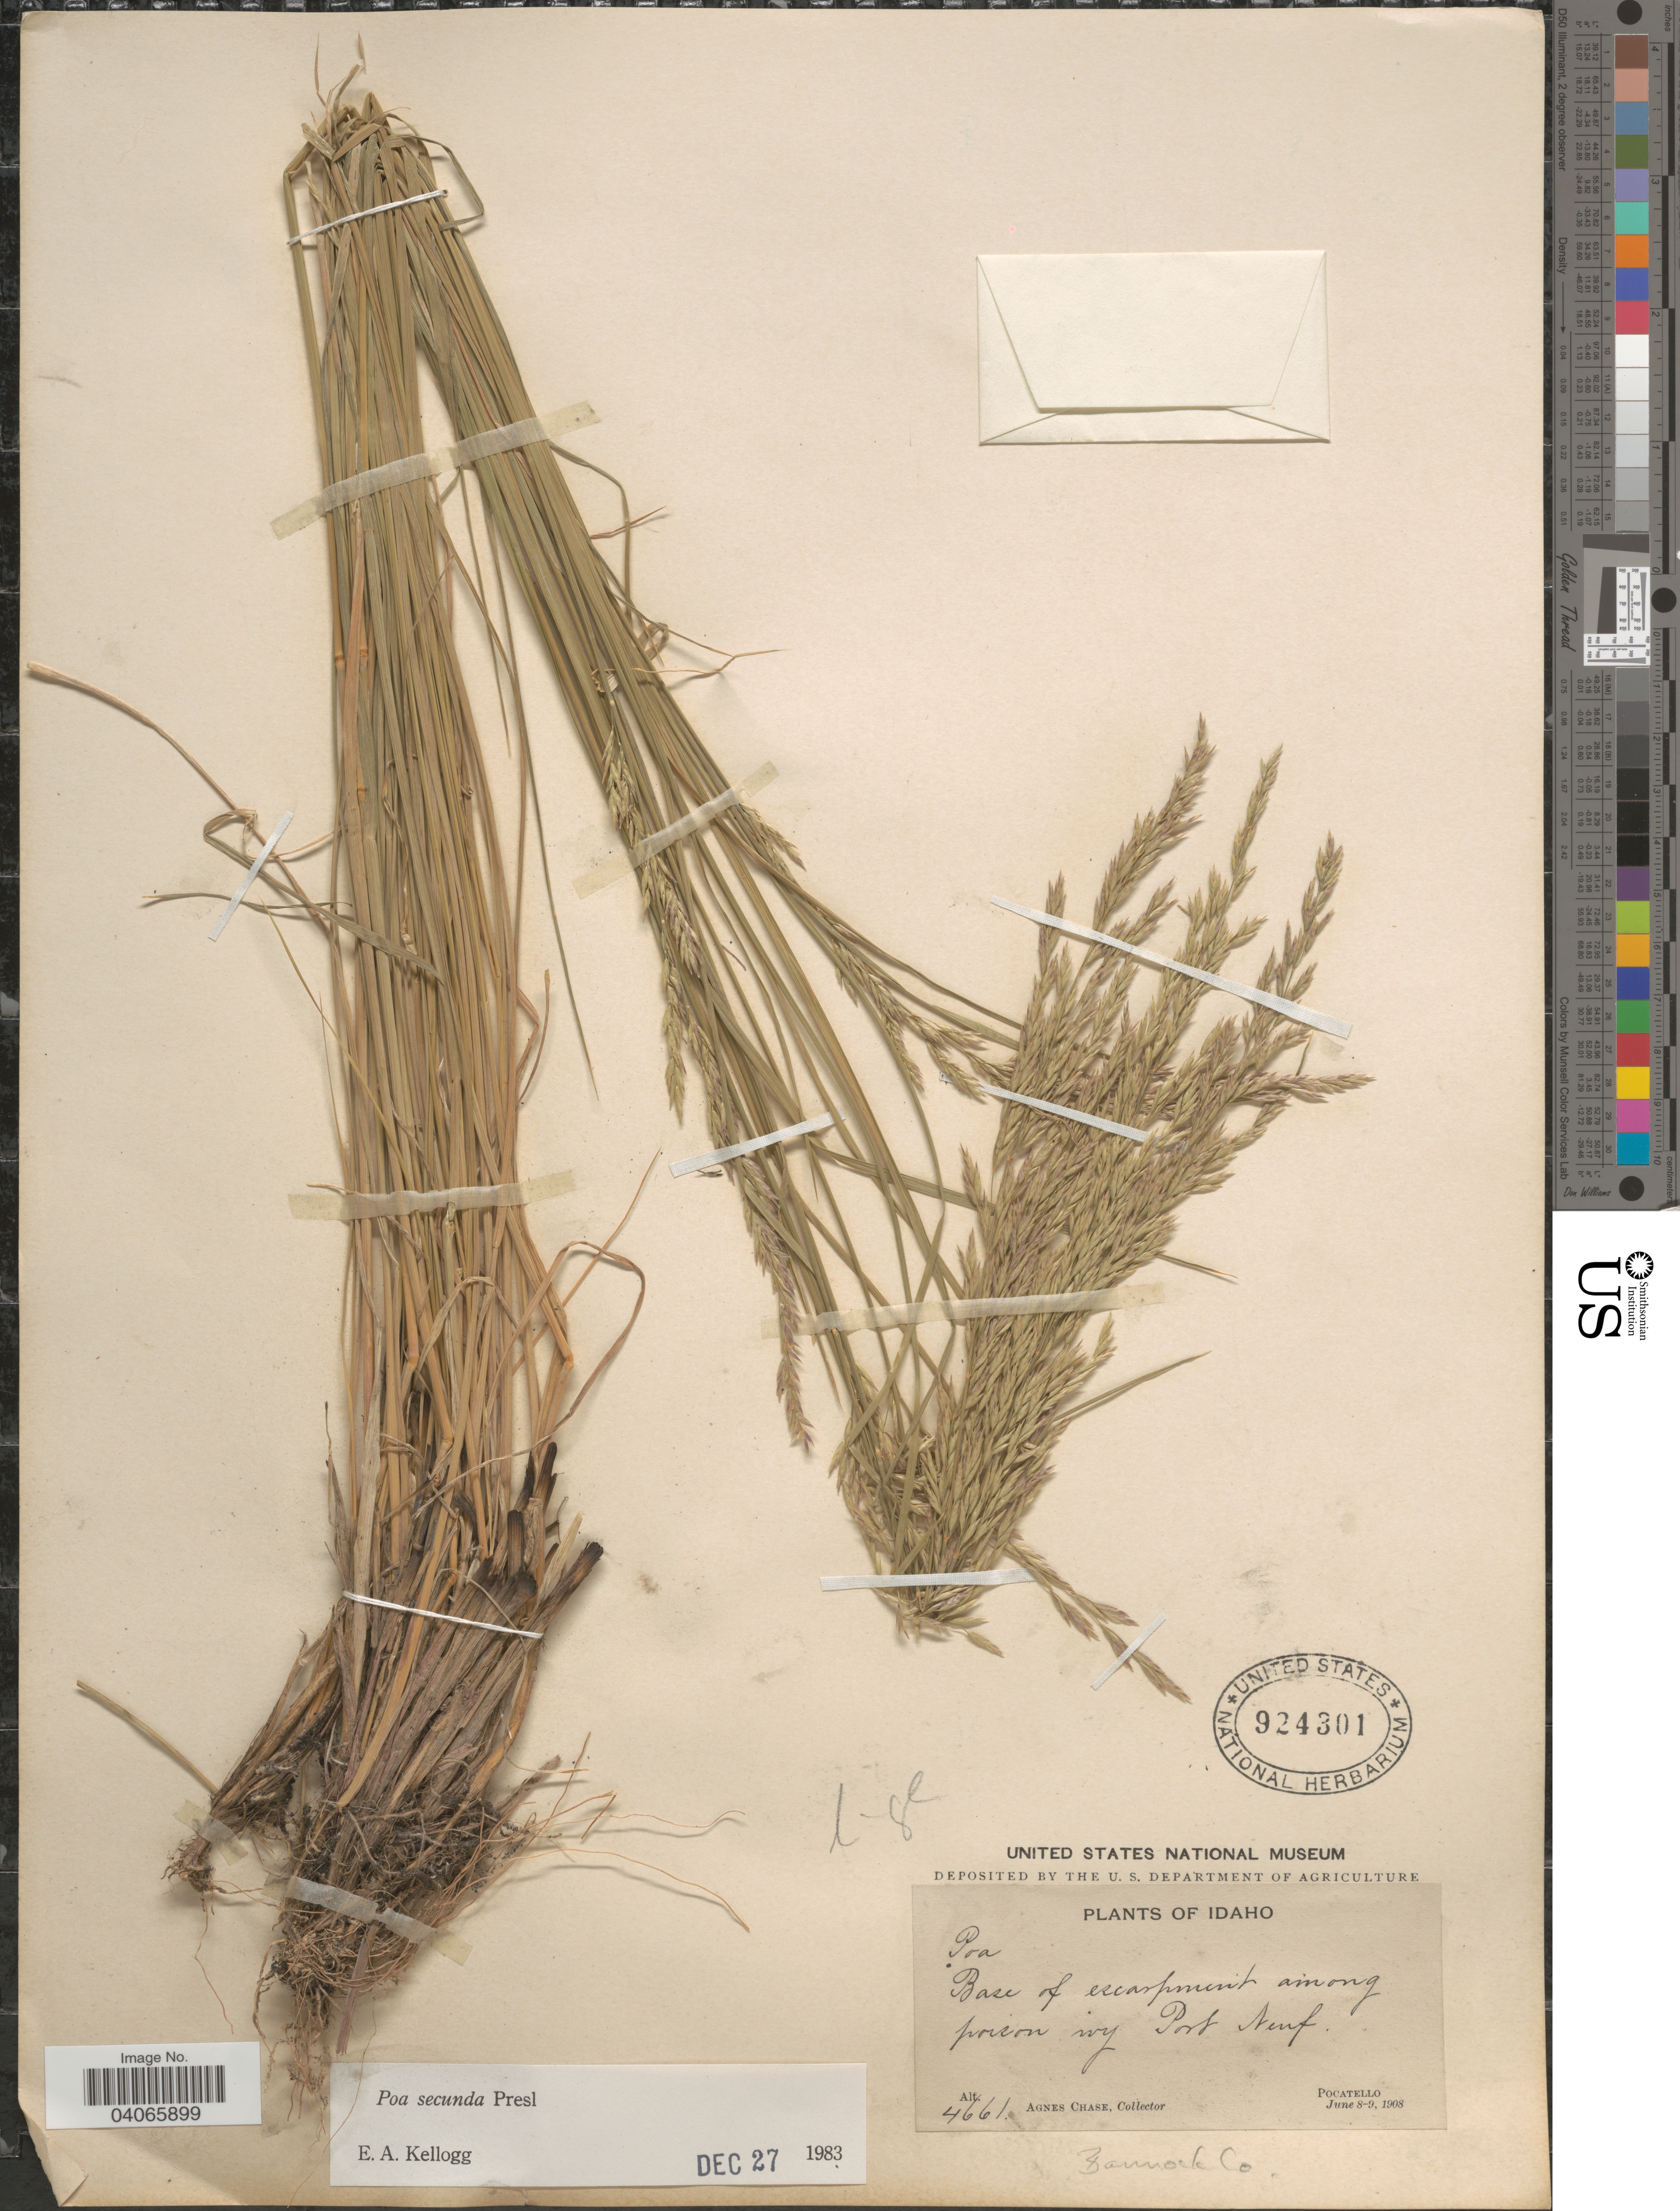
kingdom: Plantae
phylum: Tracheophyta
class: Liliopsida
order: Poales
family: Poaceae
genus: Poa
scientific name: Poa secunda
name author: J. Presl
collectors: A. Chase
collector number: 4661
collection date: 1908-06-08/1908-06-09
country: United States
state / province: Idaho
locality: Base of escarpment among poison ivy Port Neuf. Pocatello. Bannock Co.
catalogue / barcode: US 924301